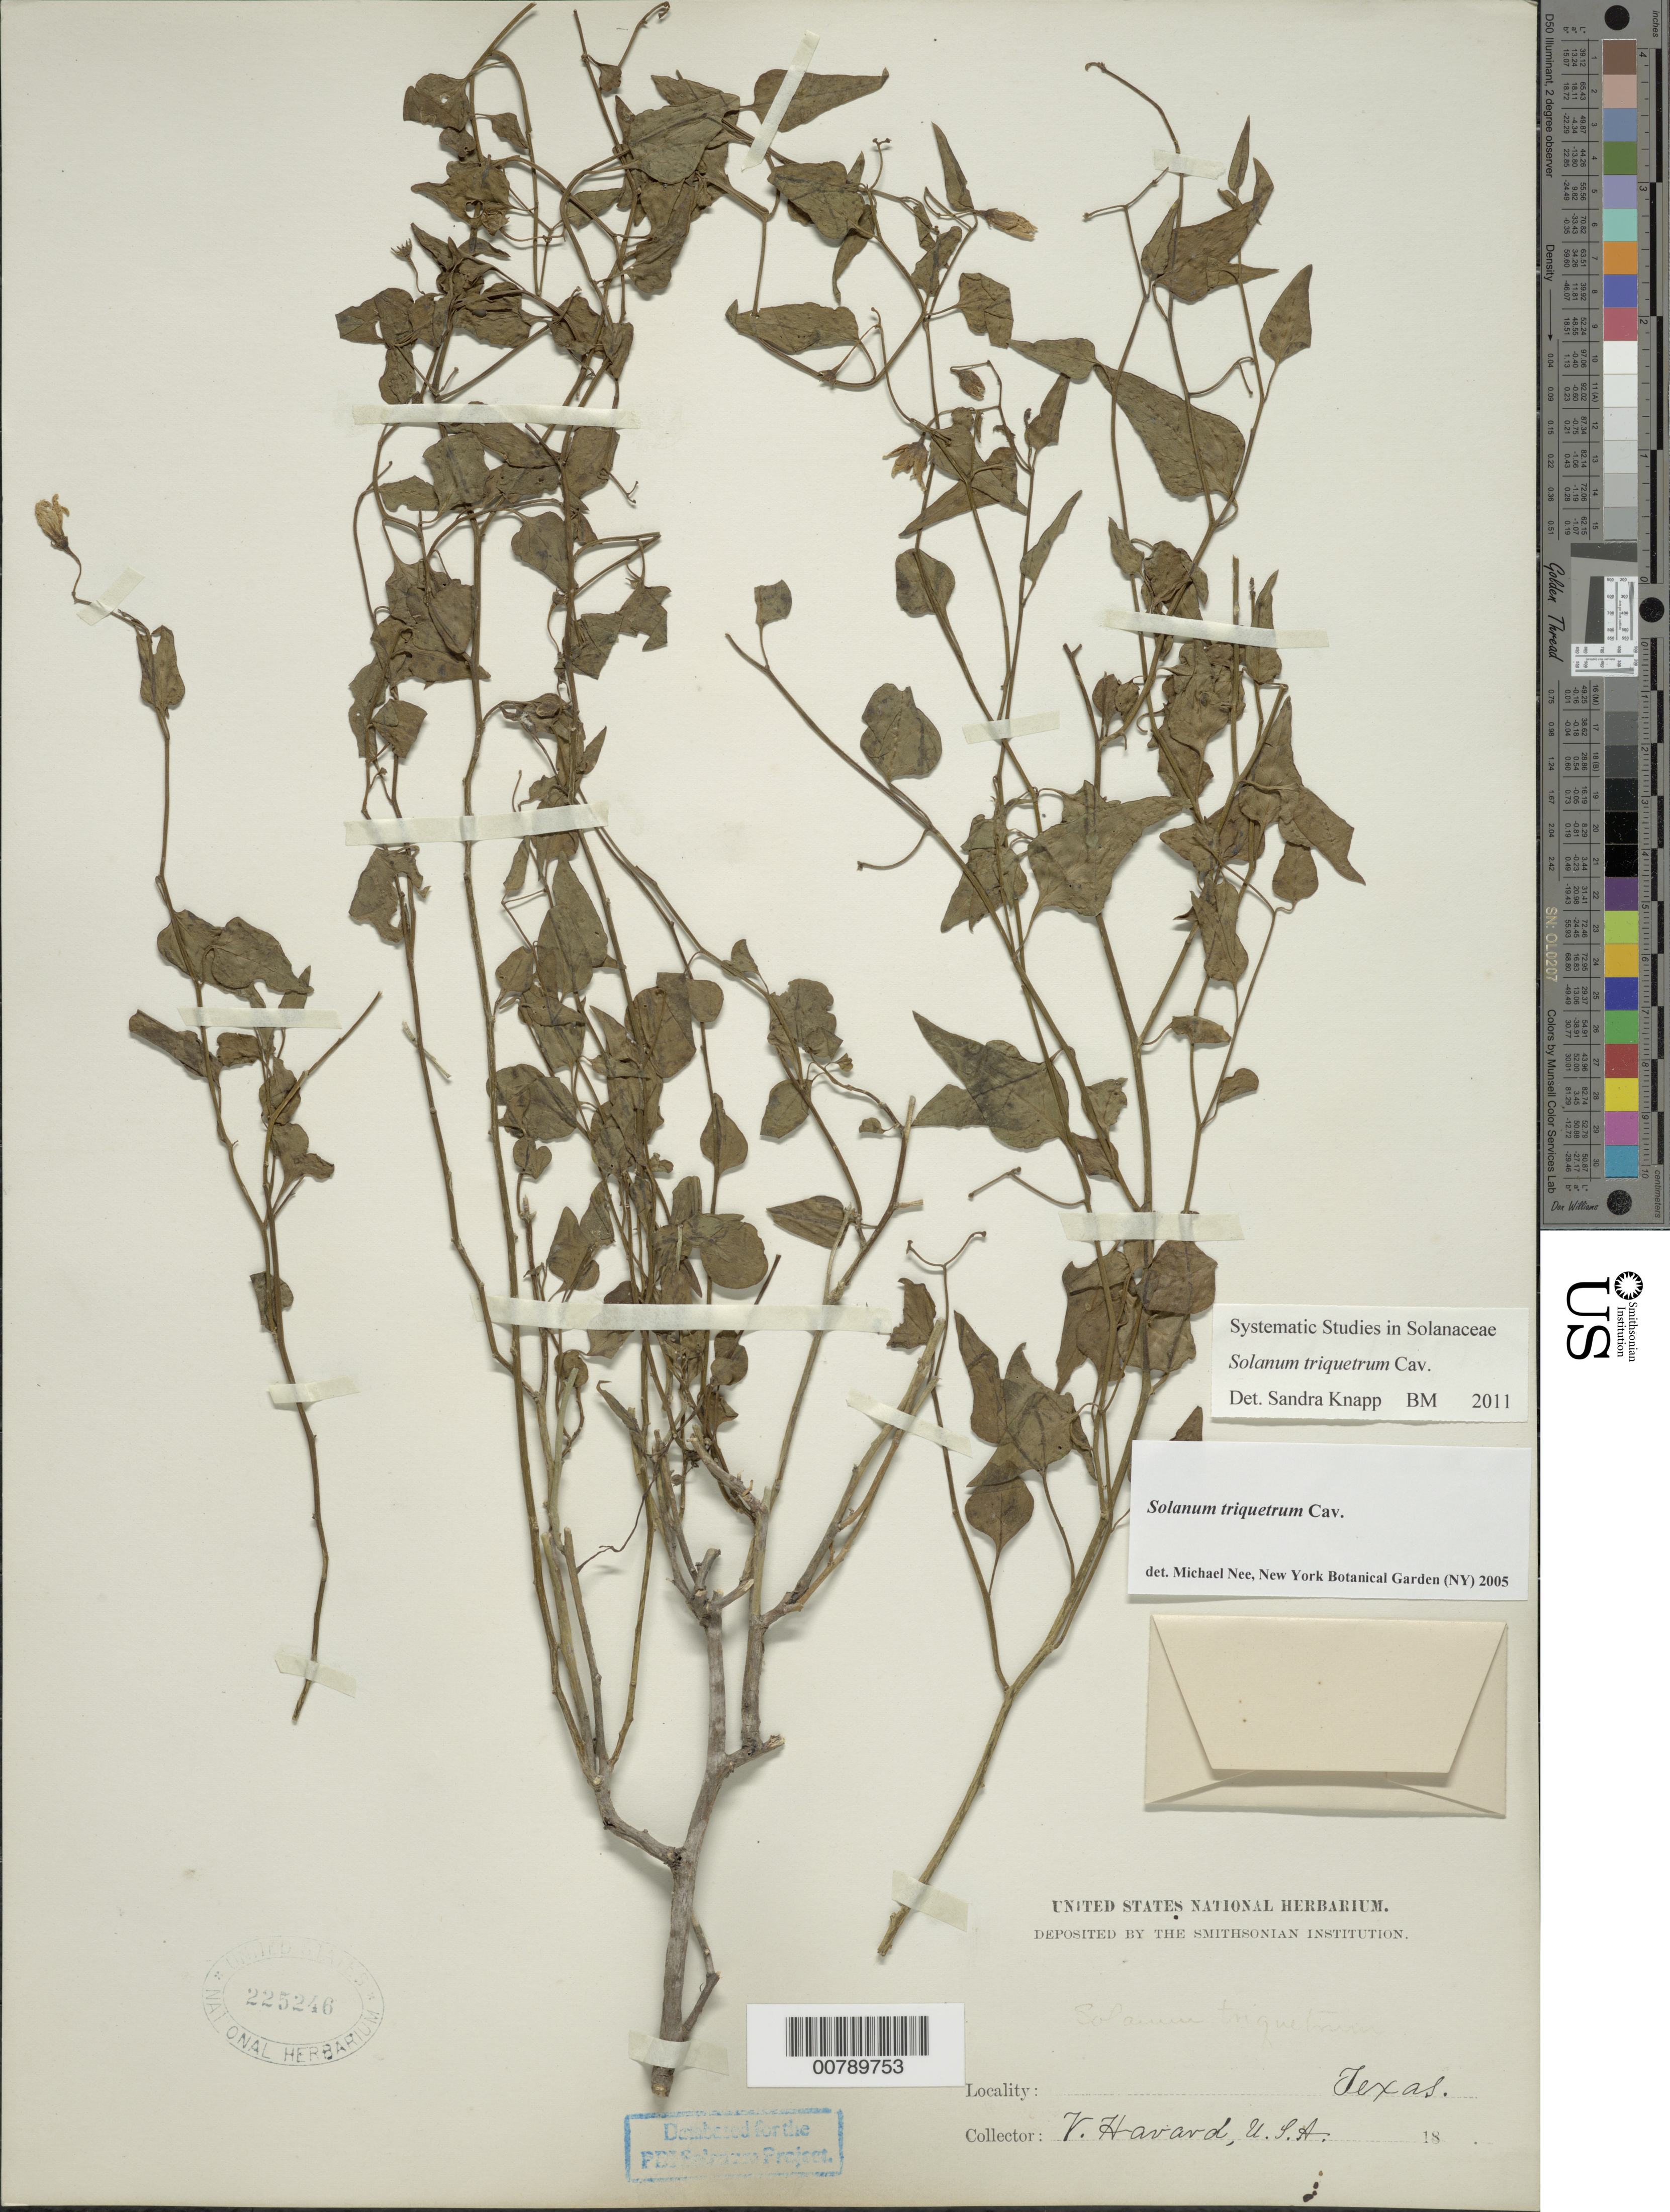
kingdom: Plantae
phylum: Tracheophyta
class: Magnoliopsida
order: Solanales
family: Solanaceae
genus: Solanum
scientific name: Solanum triquetrum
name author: Cav.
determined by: Knapp, S. D.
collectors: V. Havard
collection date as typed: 1880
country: United States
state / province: Texas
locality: sin. loc.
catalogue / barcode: US 225246